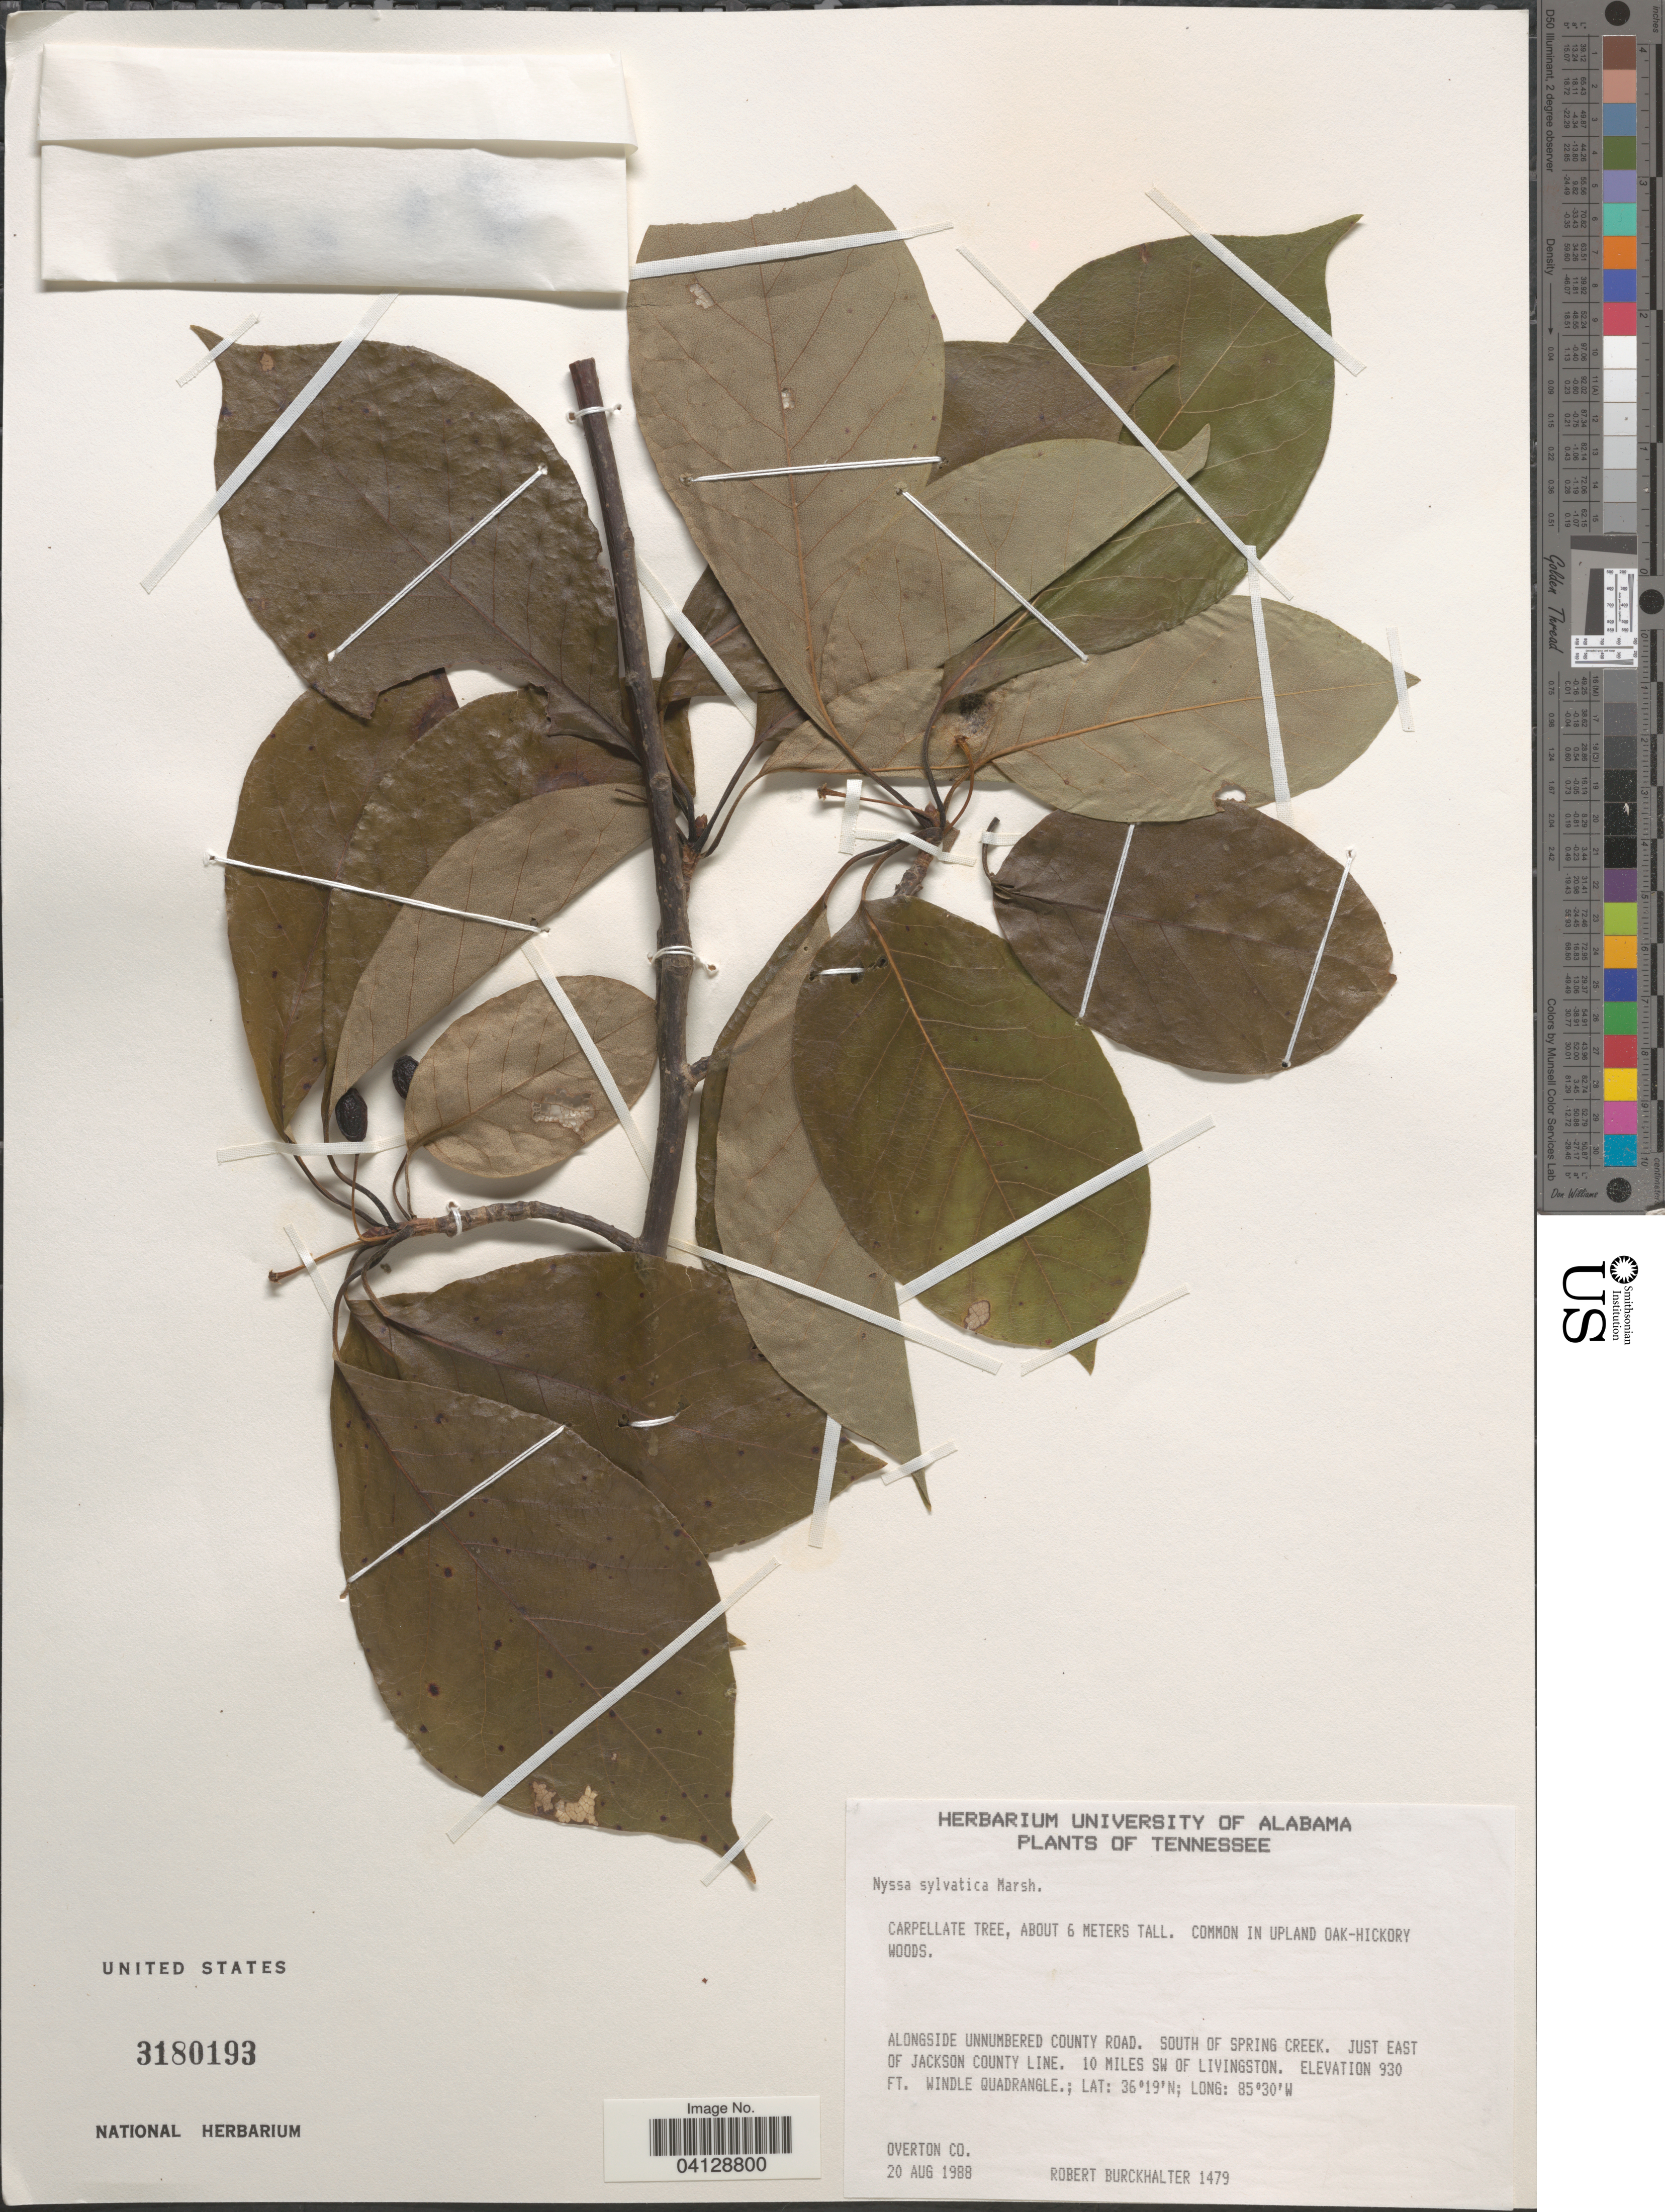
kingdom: Plantae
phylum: Tracheophyta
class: Magnoliopsida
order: Cornales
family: Nyssaceae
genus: Nyssa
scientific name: Nyssa sylvatica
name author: Marshall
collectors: R. Burckhalter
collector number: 1479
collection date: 1988-08-20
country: United States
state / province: Tennessee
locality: Alongside unnumbered county road. South of Spring Creek. Just east of Jackson County Line. 10 miles SW of Livingston. Windle Quadrangle. Overton Co.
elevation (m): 283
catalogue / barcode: US 3180193